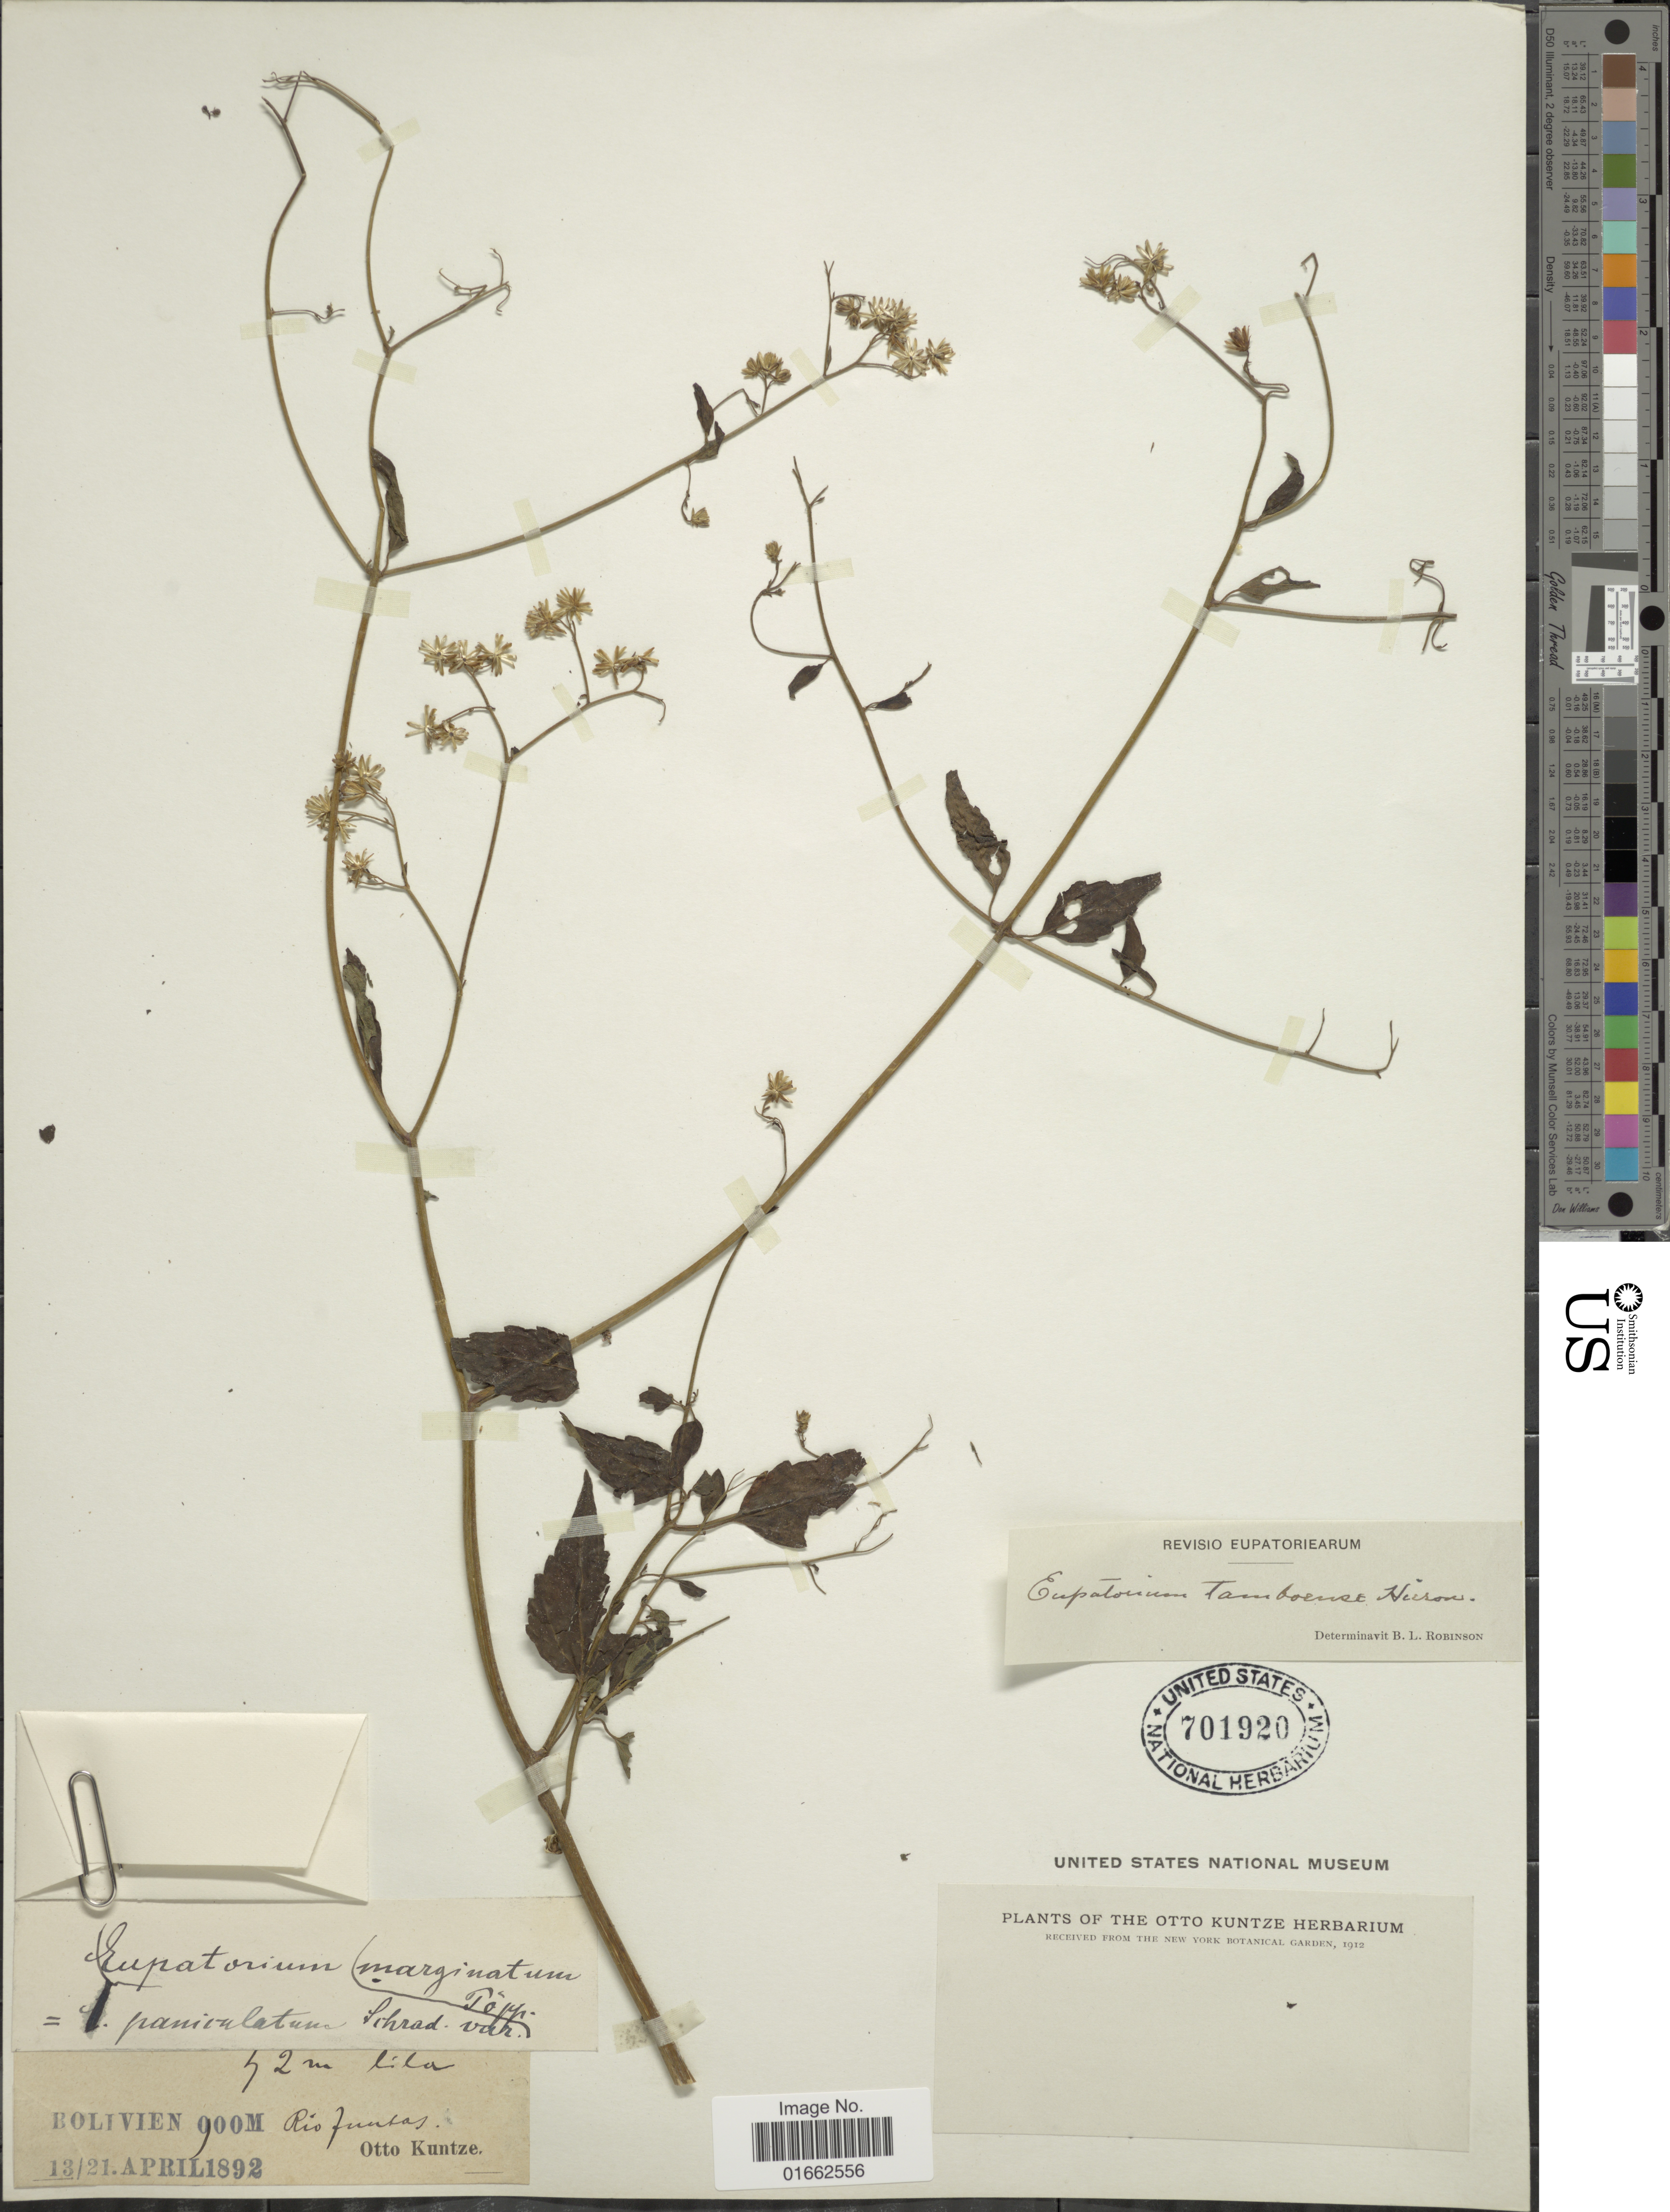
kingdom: Plantae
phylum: Tracheophyta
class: Magnoliopsida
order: Asterales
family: Asteraceae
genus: Fleischmannia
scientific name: Fleischmannia sp.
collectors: C.E.O. Kuntze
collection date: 1892-04-13/1892-04-21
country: Bolivia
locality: Rio Juntas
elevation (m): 900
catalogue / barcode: US 701920